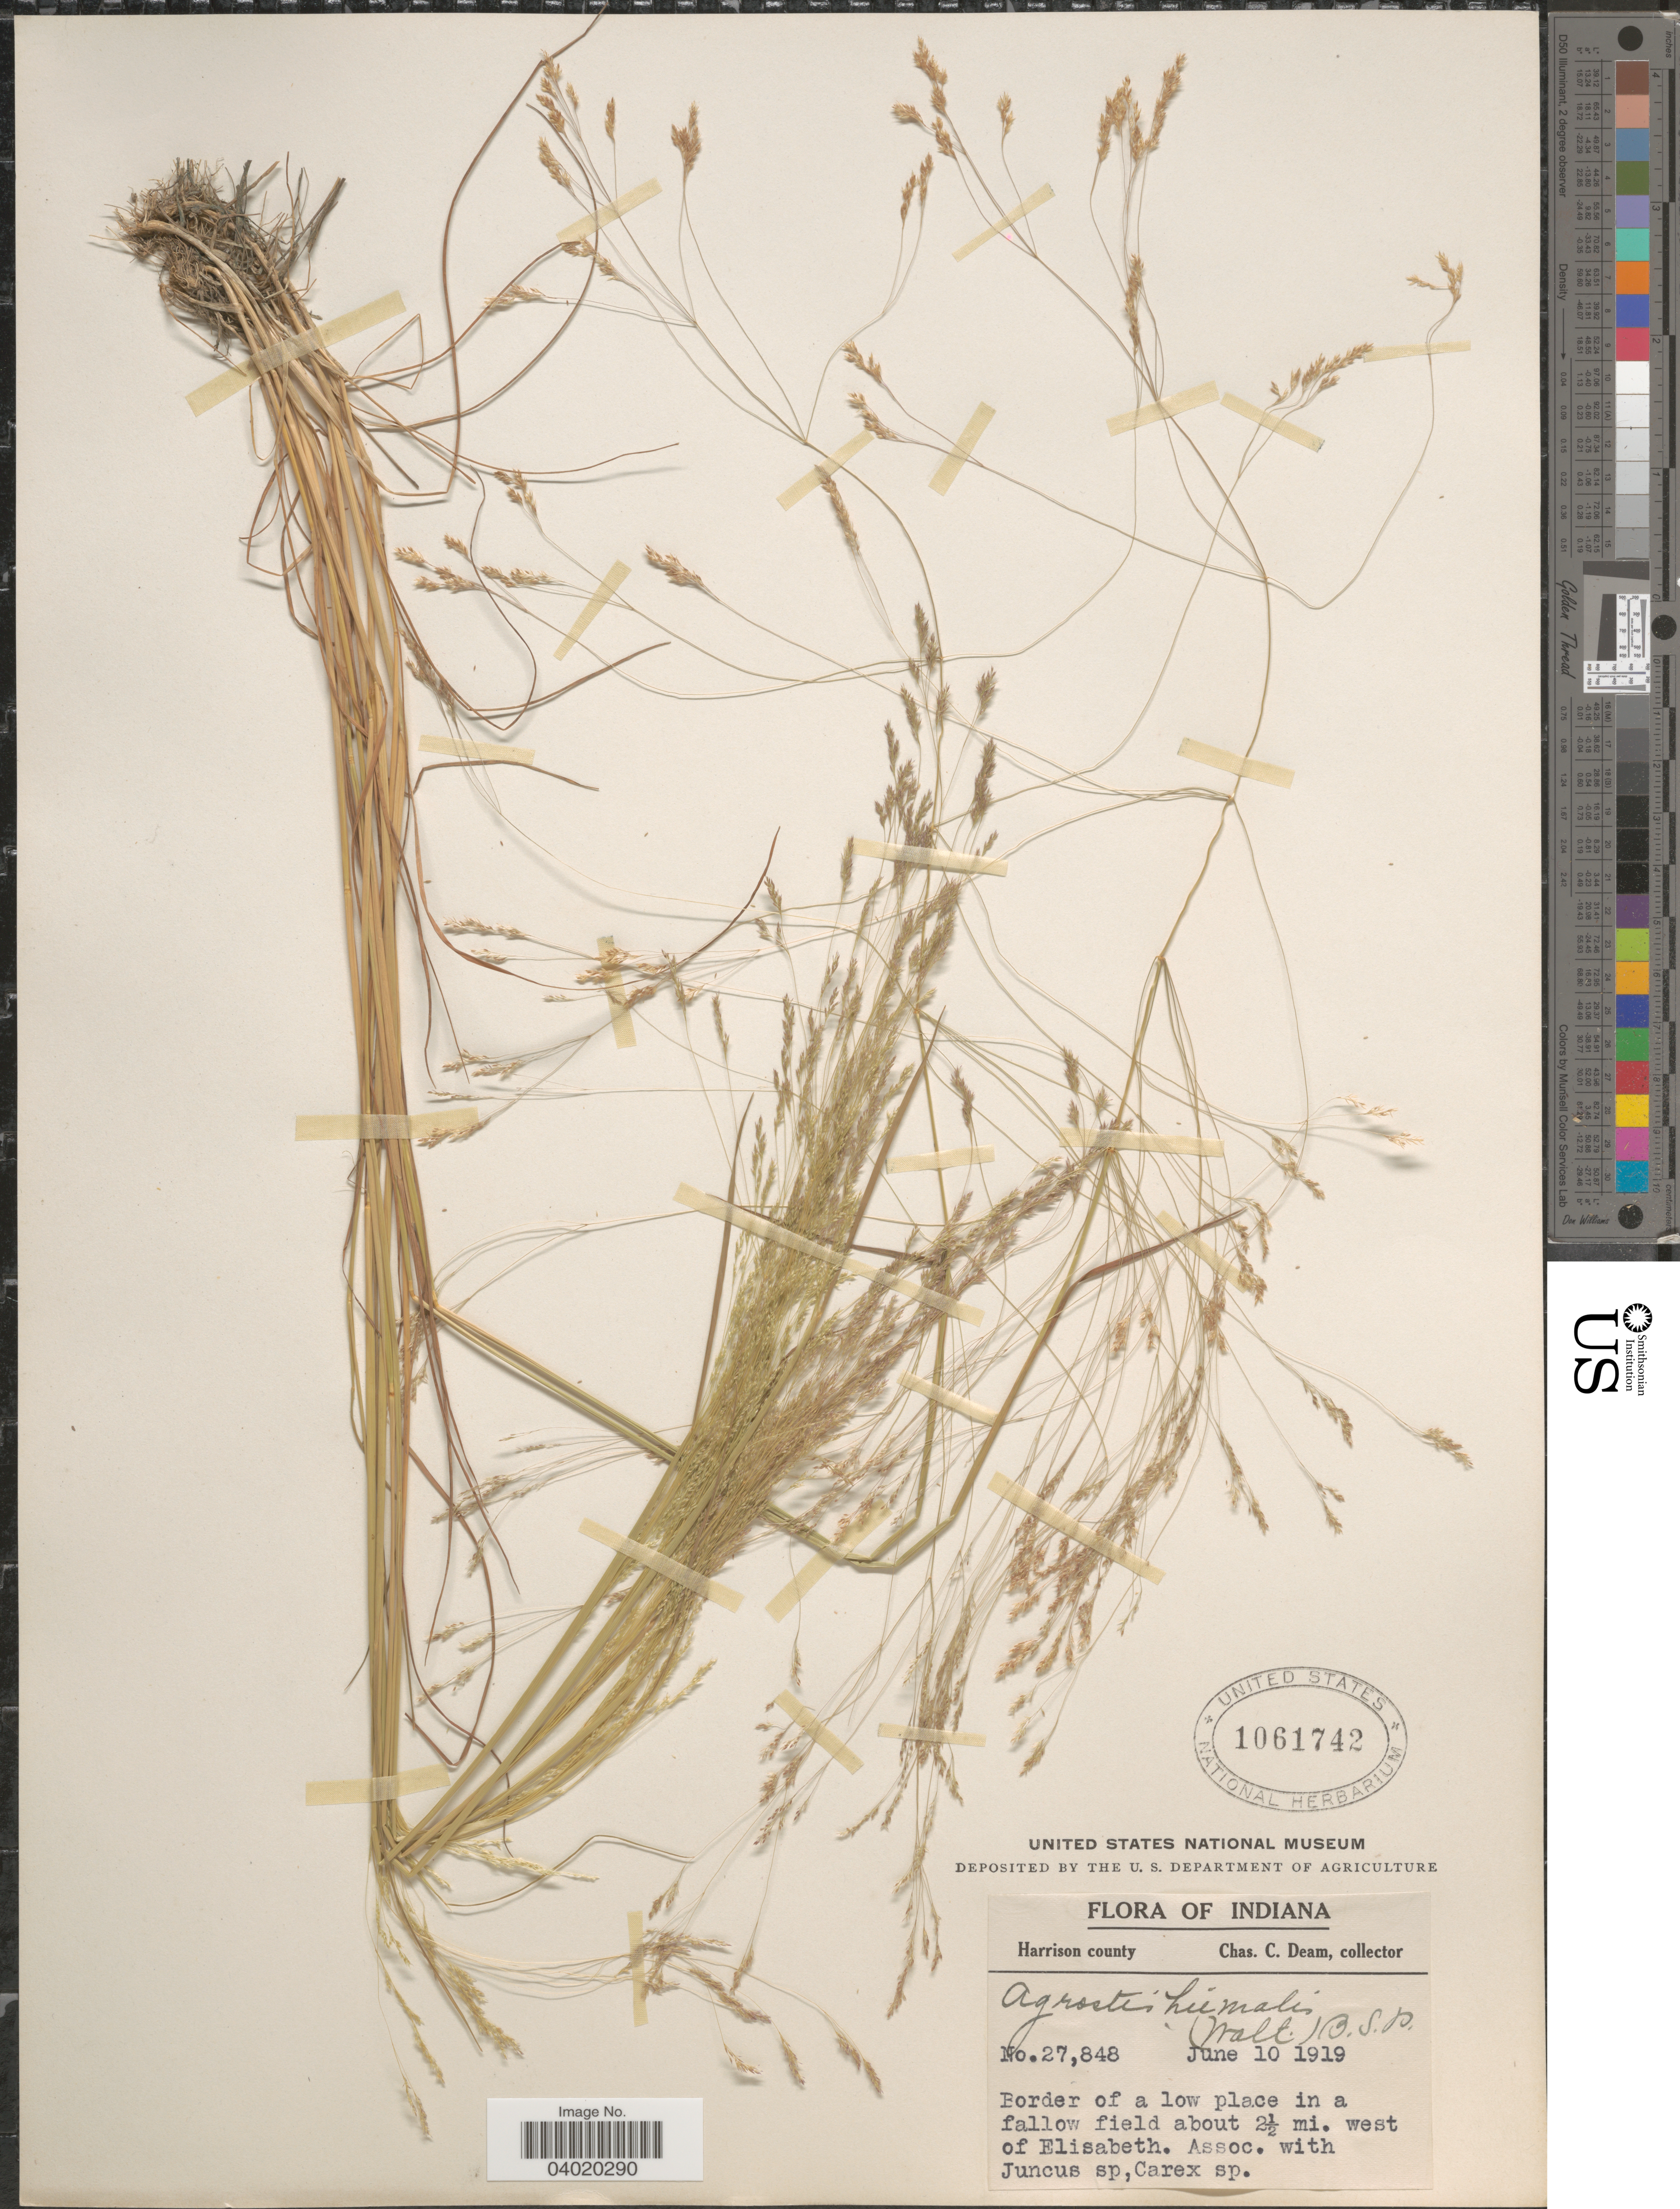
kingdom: Plantae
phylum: Tracheophyta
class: Liliopsida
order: Poales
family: Poaceae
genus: Agrostis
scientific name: Agrostis hyemalis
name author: (Walter) Britton et al.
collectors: C. C. Deam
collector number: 27848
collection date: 1919-06-10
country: United States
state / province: Indiana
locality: Harrison county. About 2½ mi. west of Elisabeth.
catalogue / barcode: US 1061742